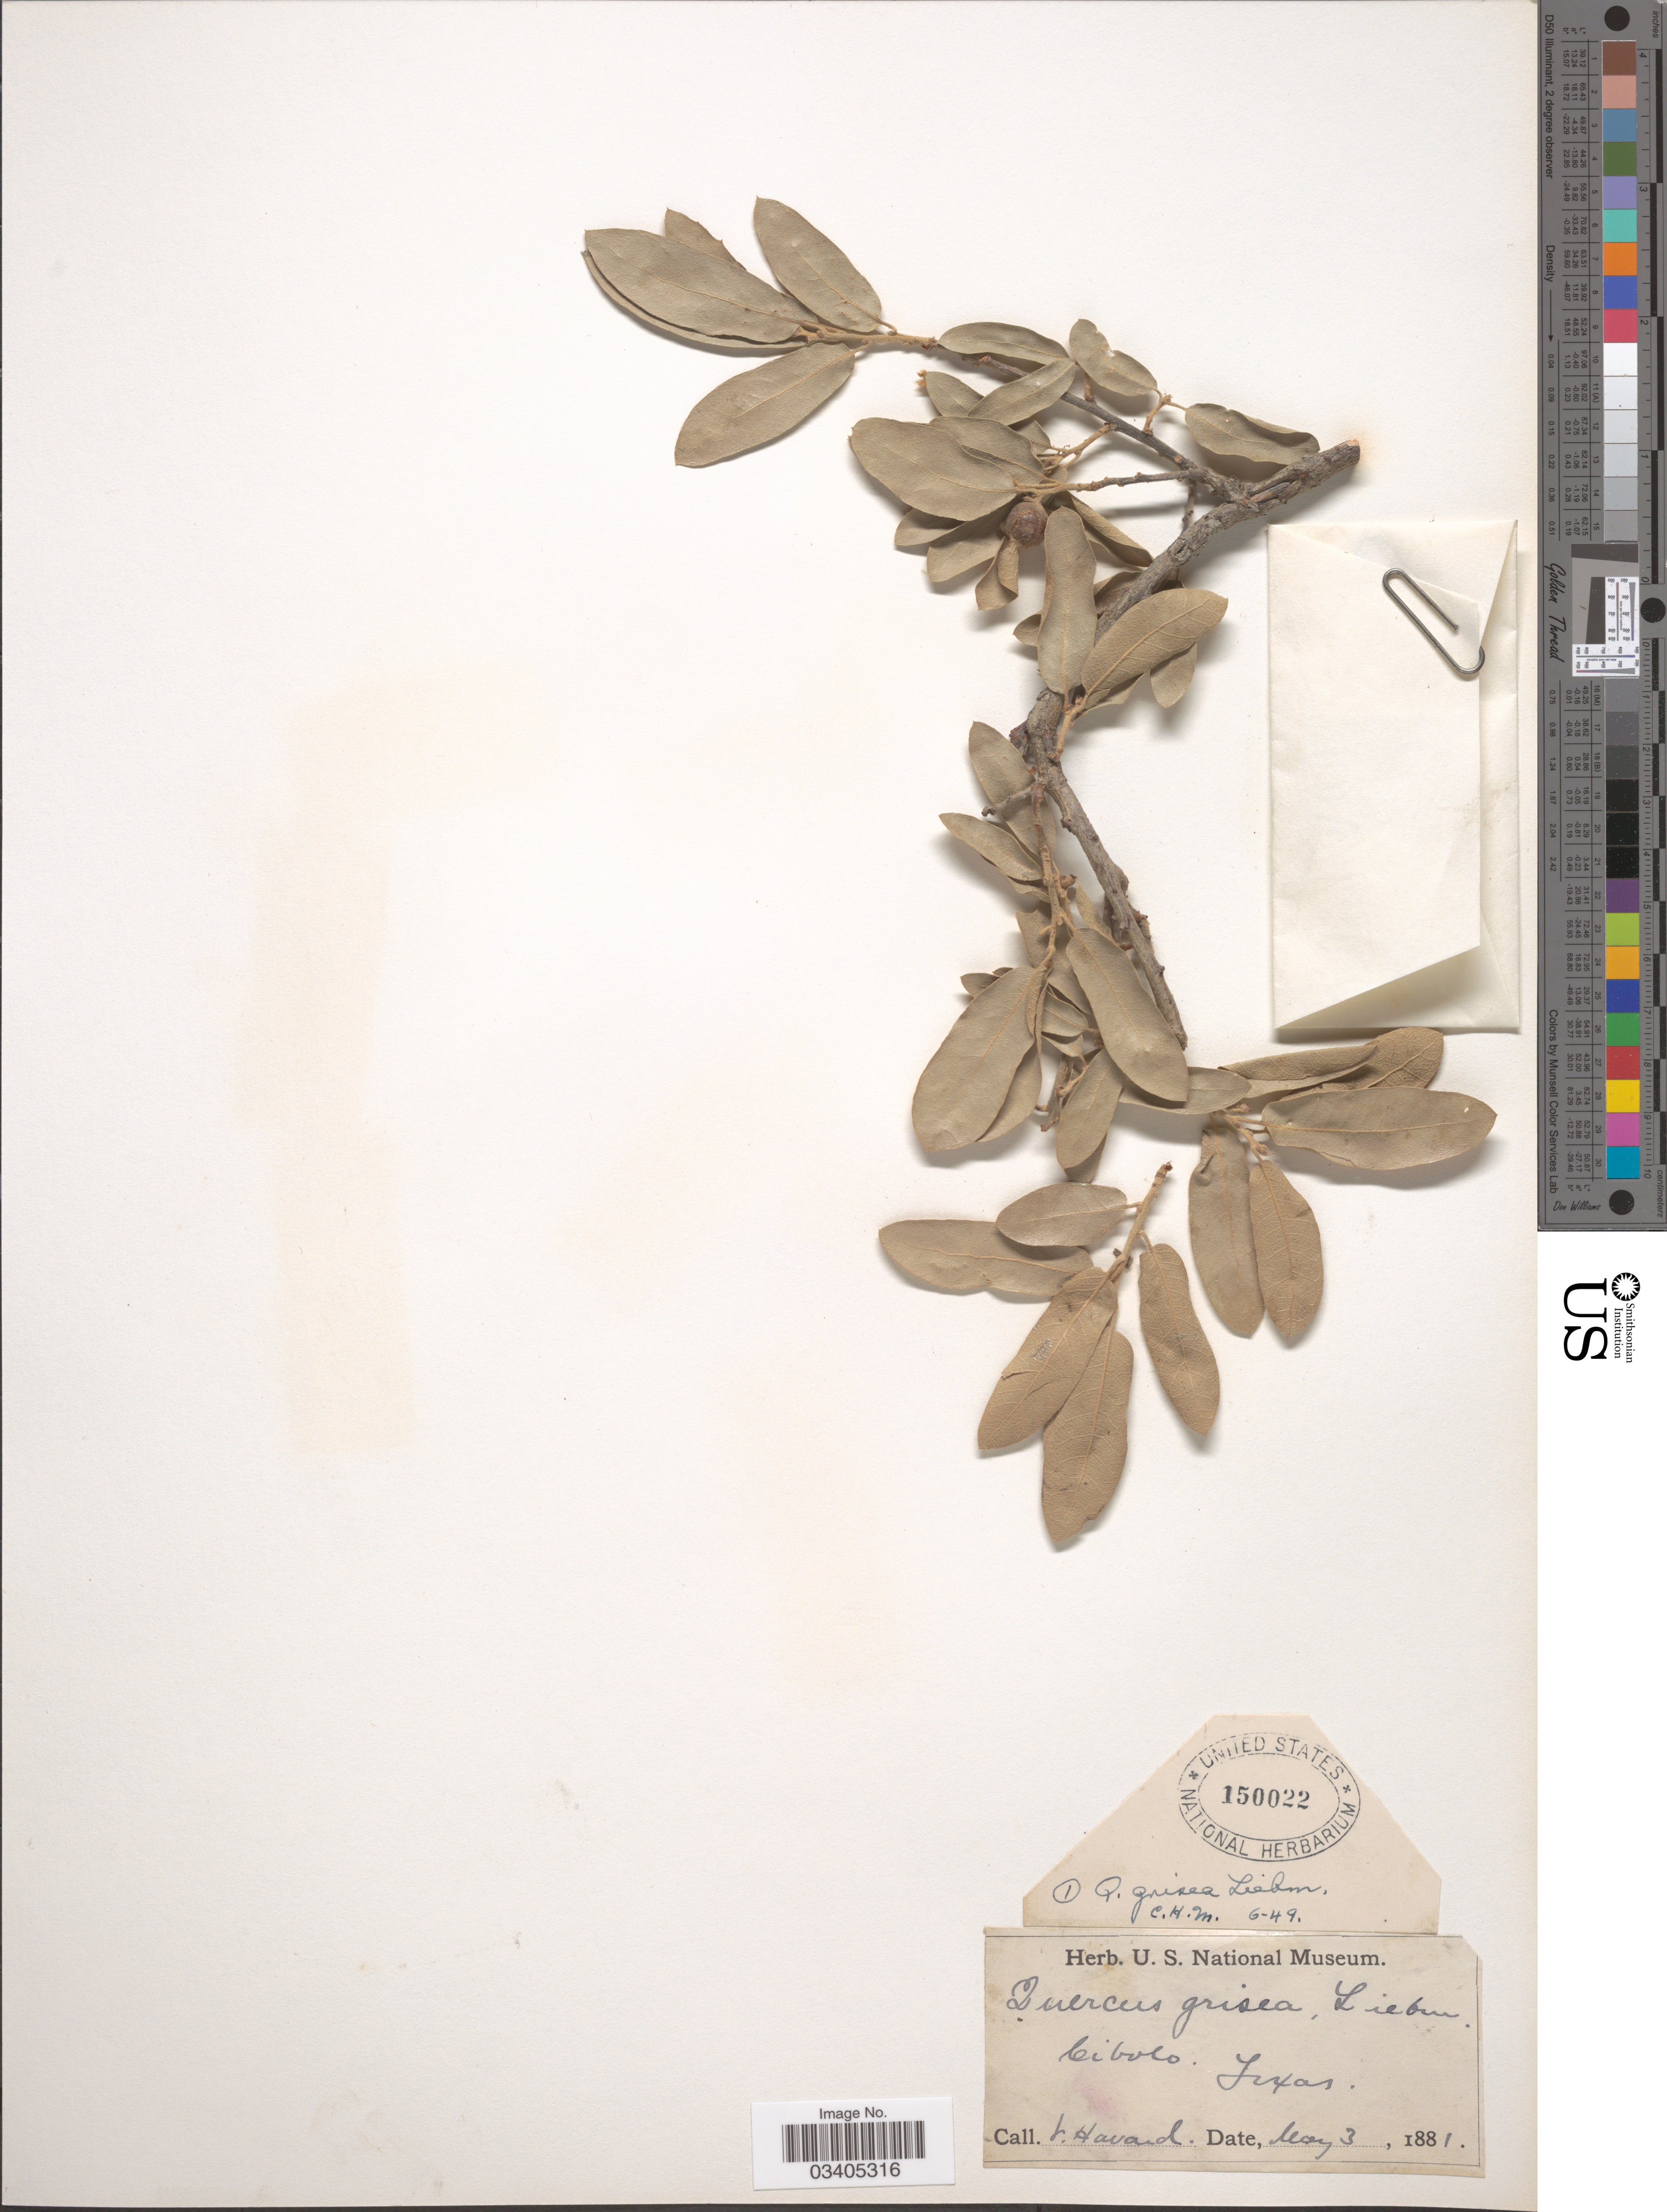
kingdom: Plantae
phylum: Tracheophyta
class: Magnoliopsida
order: Fagales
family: Fagaceae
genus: Quercus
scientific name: Quercus grisea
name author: Liebm.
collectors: V. Havard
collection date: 1881-05-03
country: United States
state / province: Texas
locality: Cibolo.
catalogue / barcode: US 150022